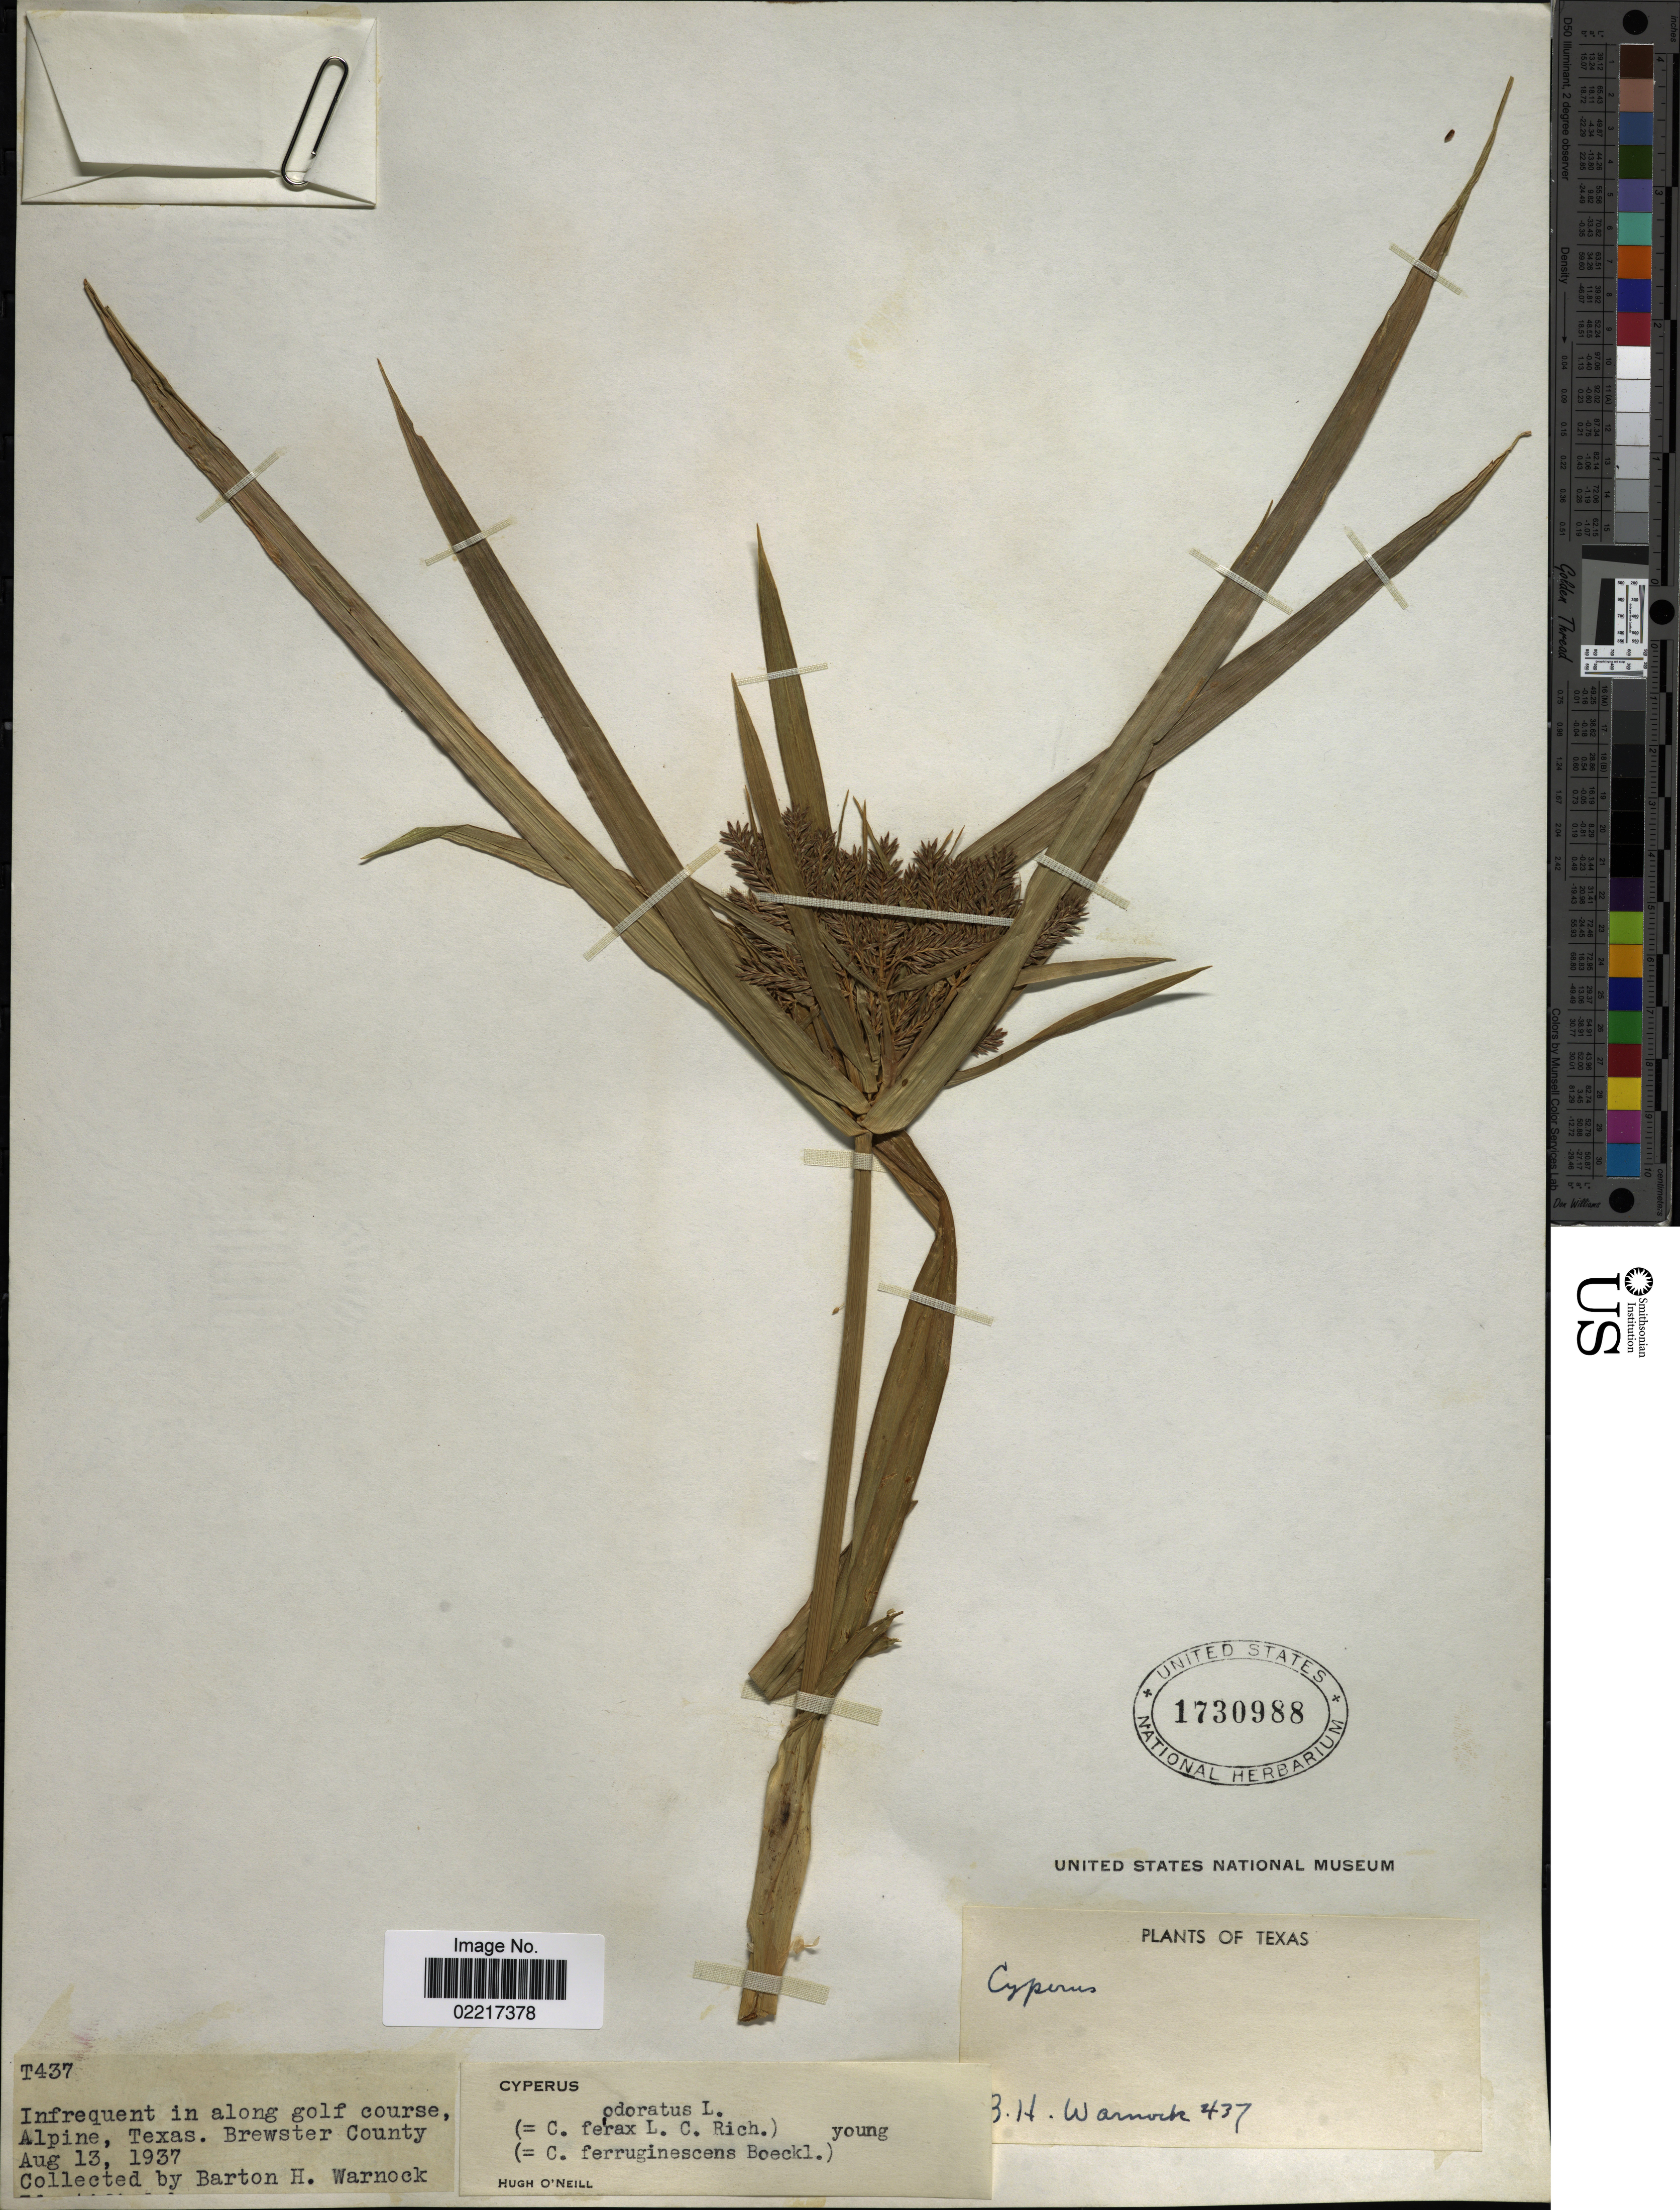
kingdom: Plantae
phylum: Tracheophyta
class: Liliopsida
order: Poales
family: Cyperaceae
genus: Cyperus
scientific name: Cyperus odoratus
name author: L.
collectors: B. H. Warnock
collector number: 437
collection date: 1937-08-13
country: United States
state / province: Texas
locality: Along golf course, Alpine, Brewster County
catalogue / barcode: US 1730988